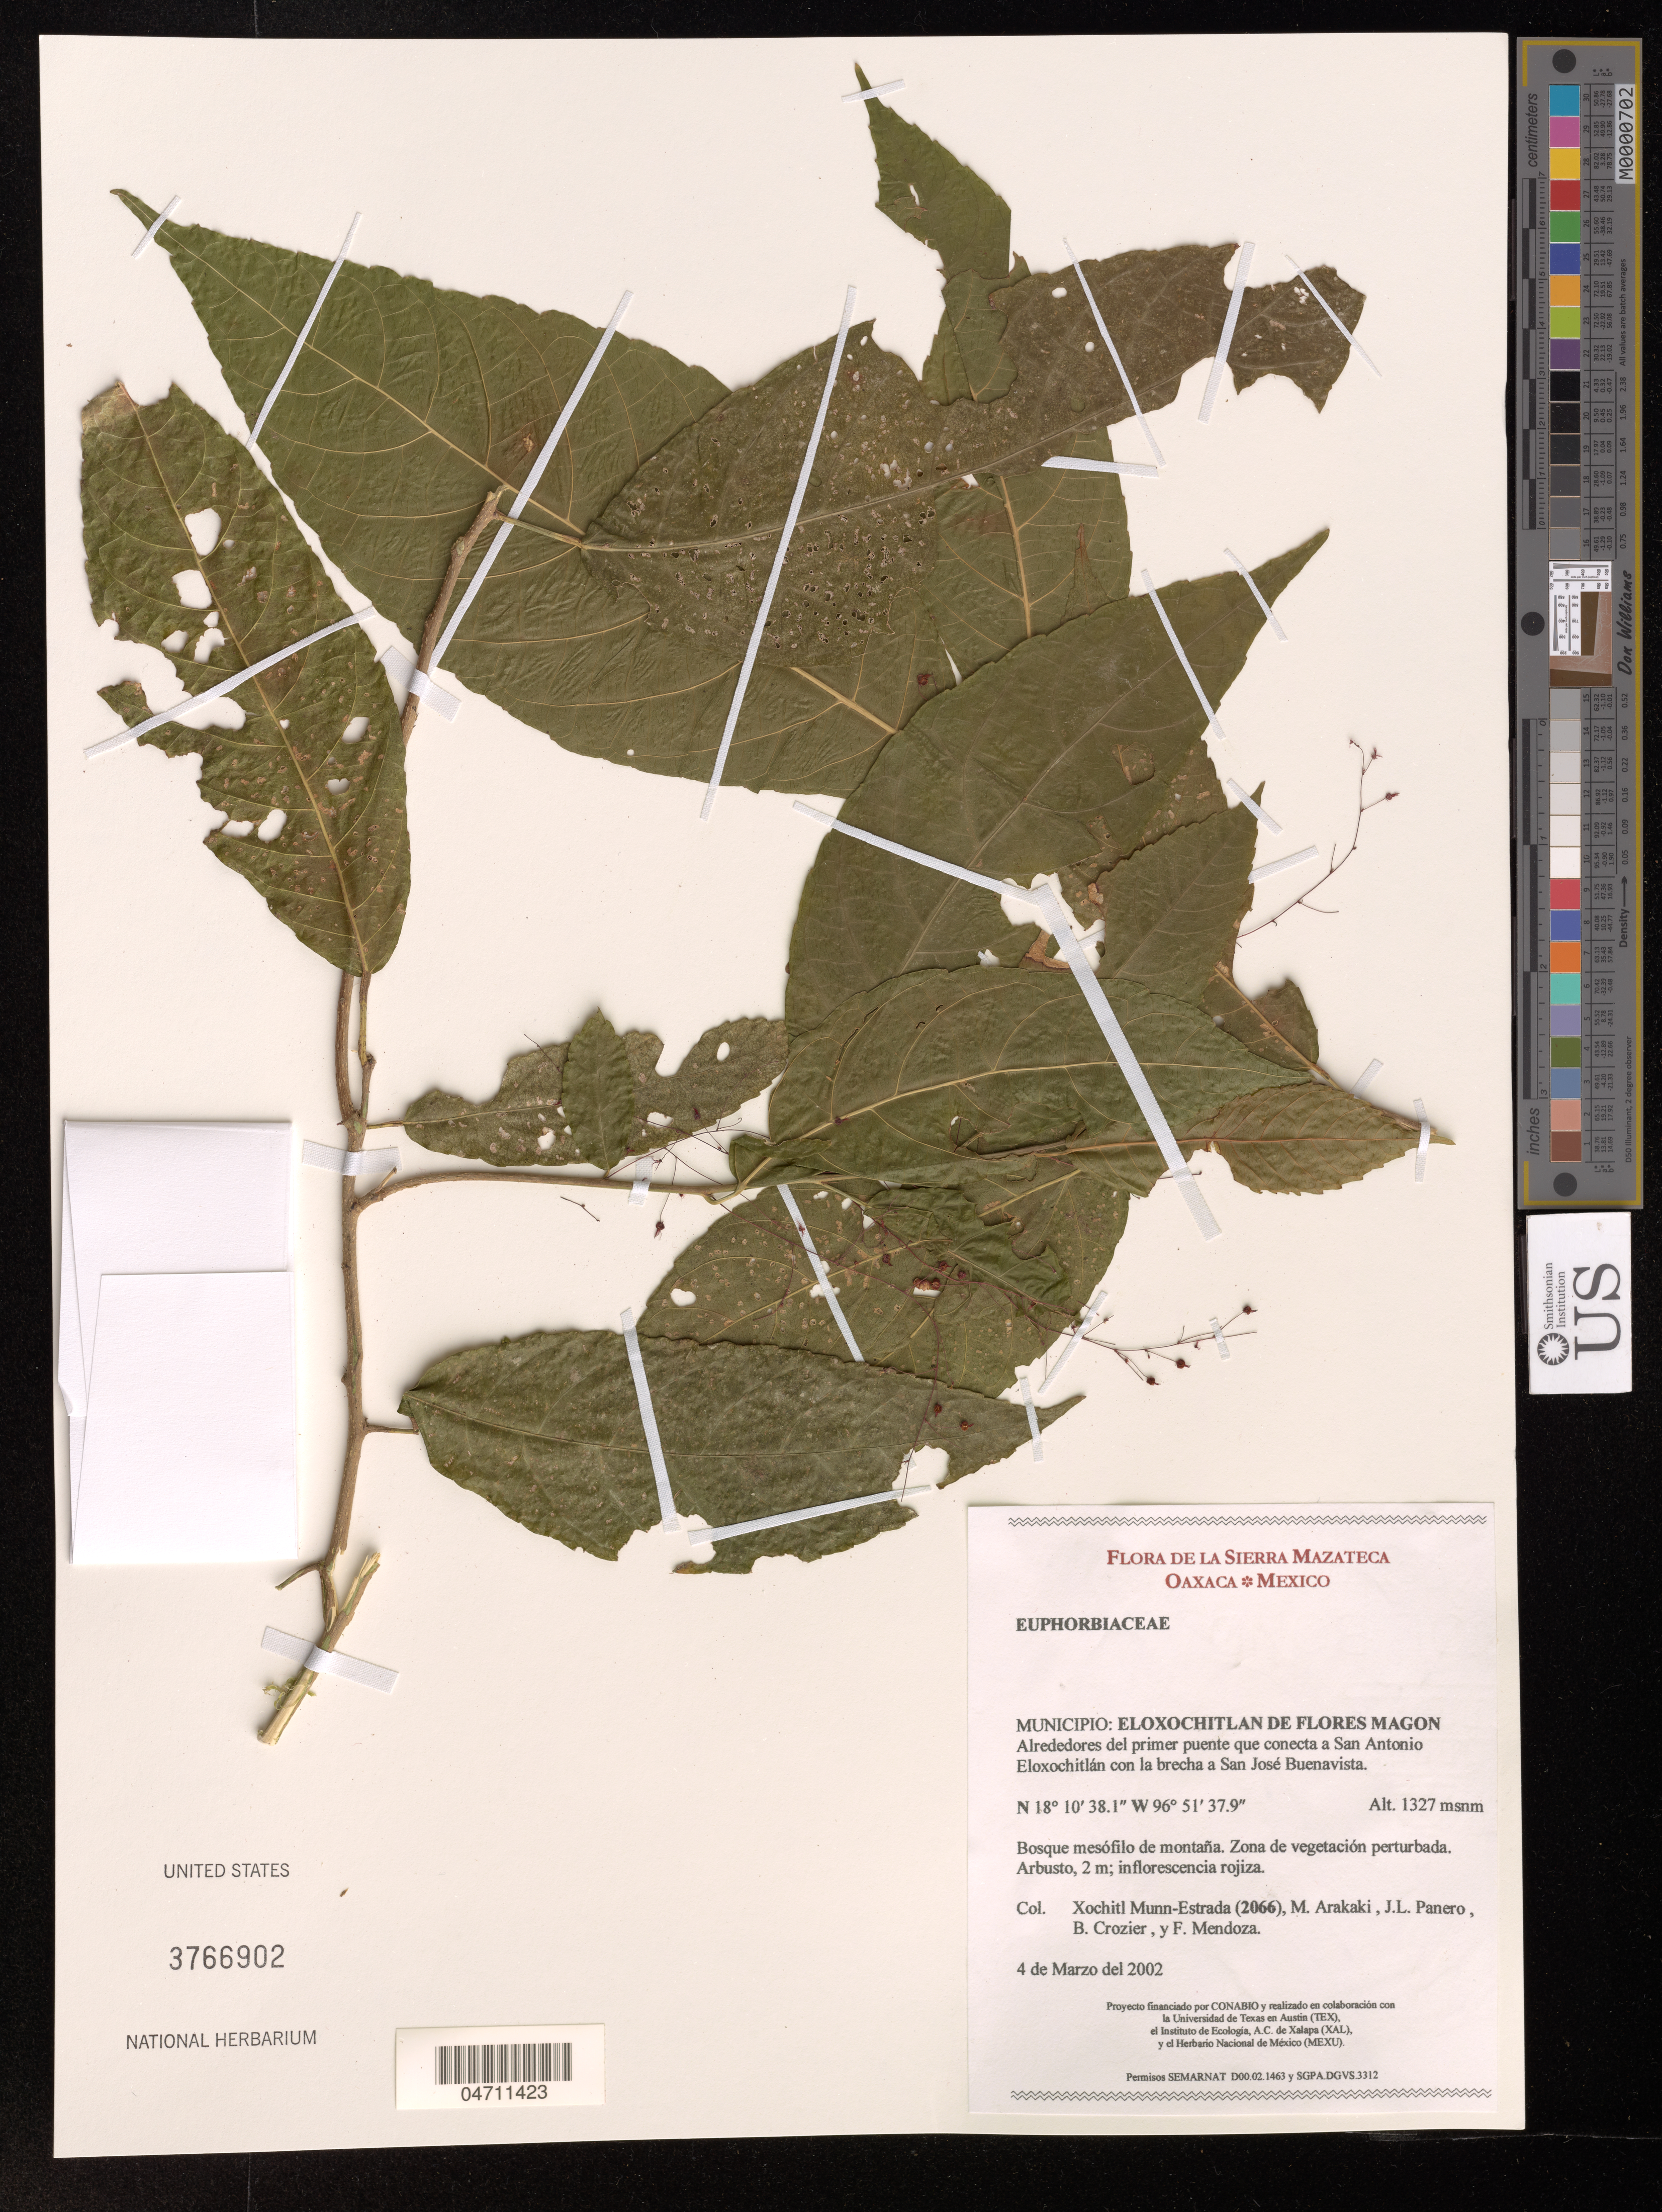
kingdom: Plantae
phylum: Tracheophyta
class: Magnoliopsida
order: Malpighiales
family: Euphorbiaceae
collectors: X. Munn-Estrada, M. Arakaki, J. L. Panero & B. Crozier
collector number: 2066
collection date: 2002-03-04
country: Mexico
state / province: Oaxaca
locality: La Sierra Mazateca. Municipio: Eloxochitlan de Flores Magon. Alrededores del primer puente que conecta a San Antonio. Eloxochitlán con la brecha a San José Buenavista.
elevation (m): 1327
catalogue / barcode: US 3766902